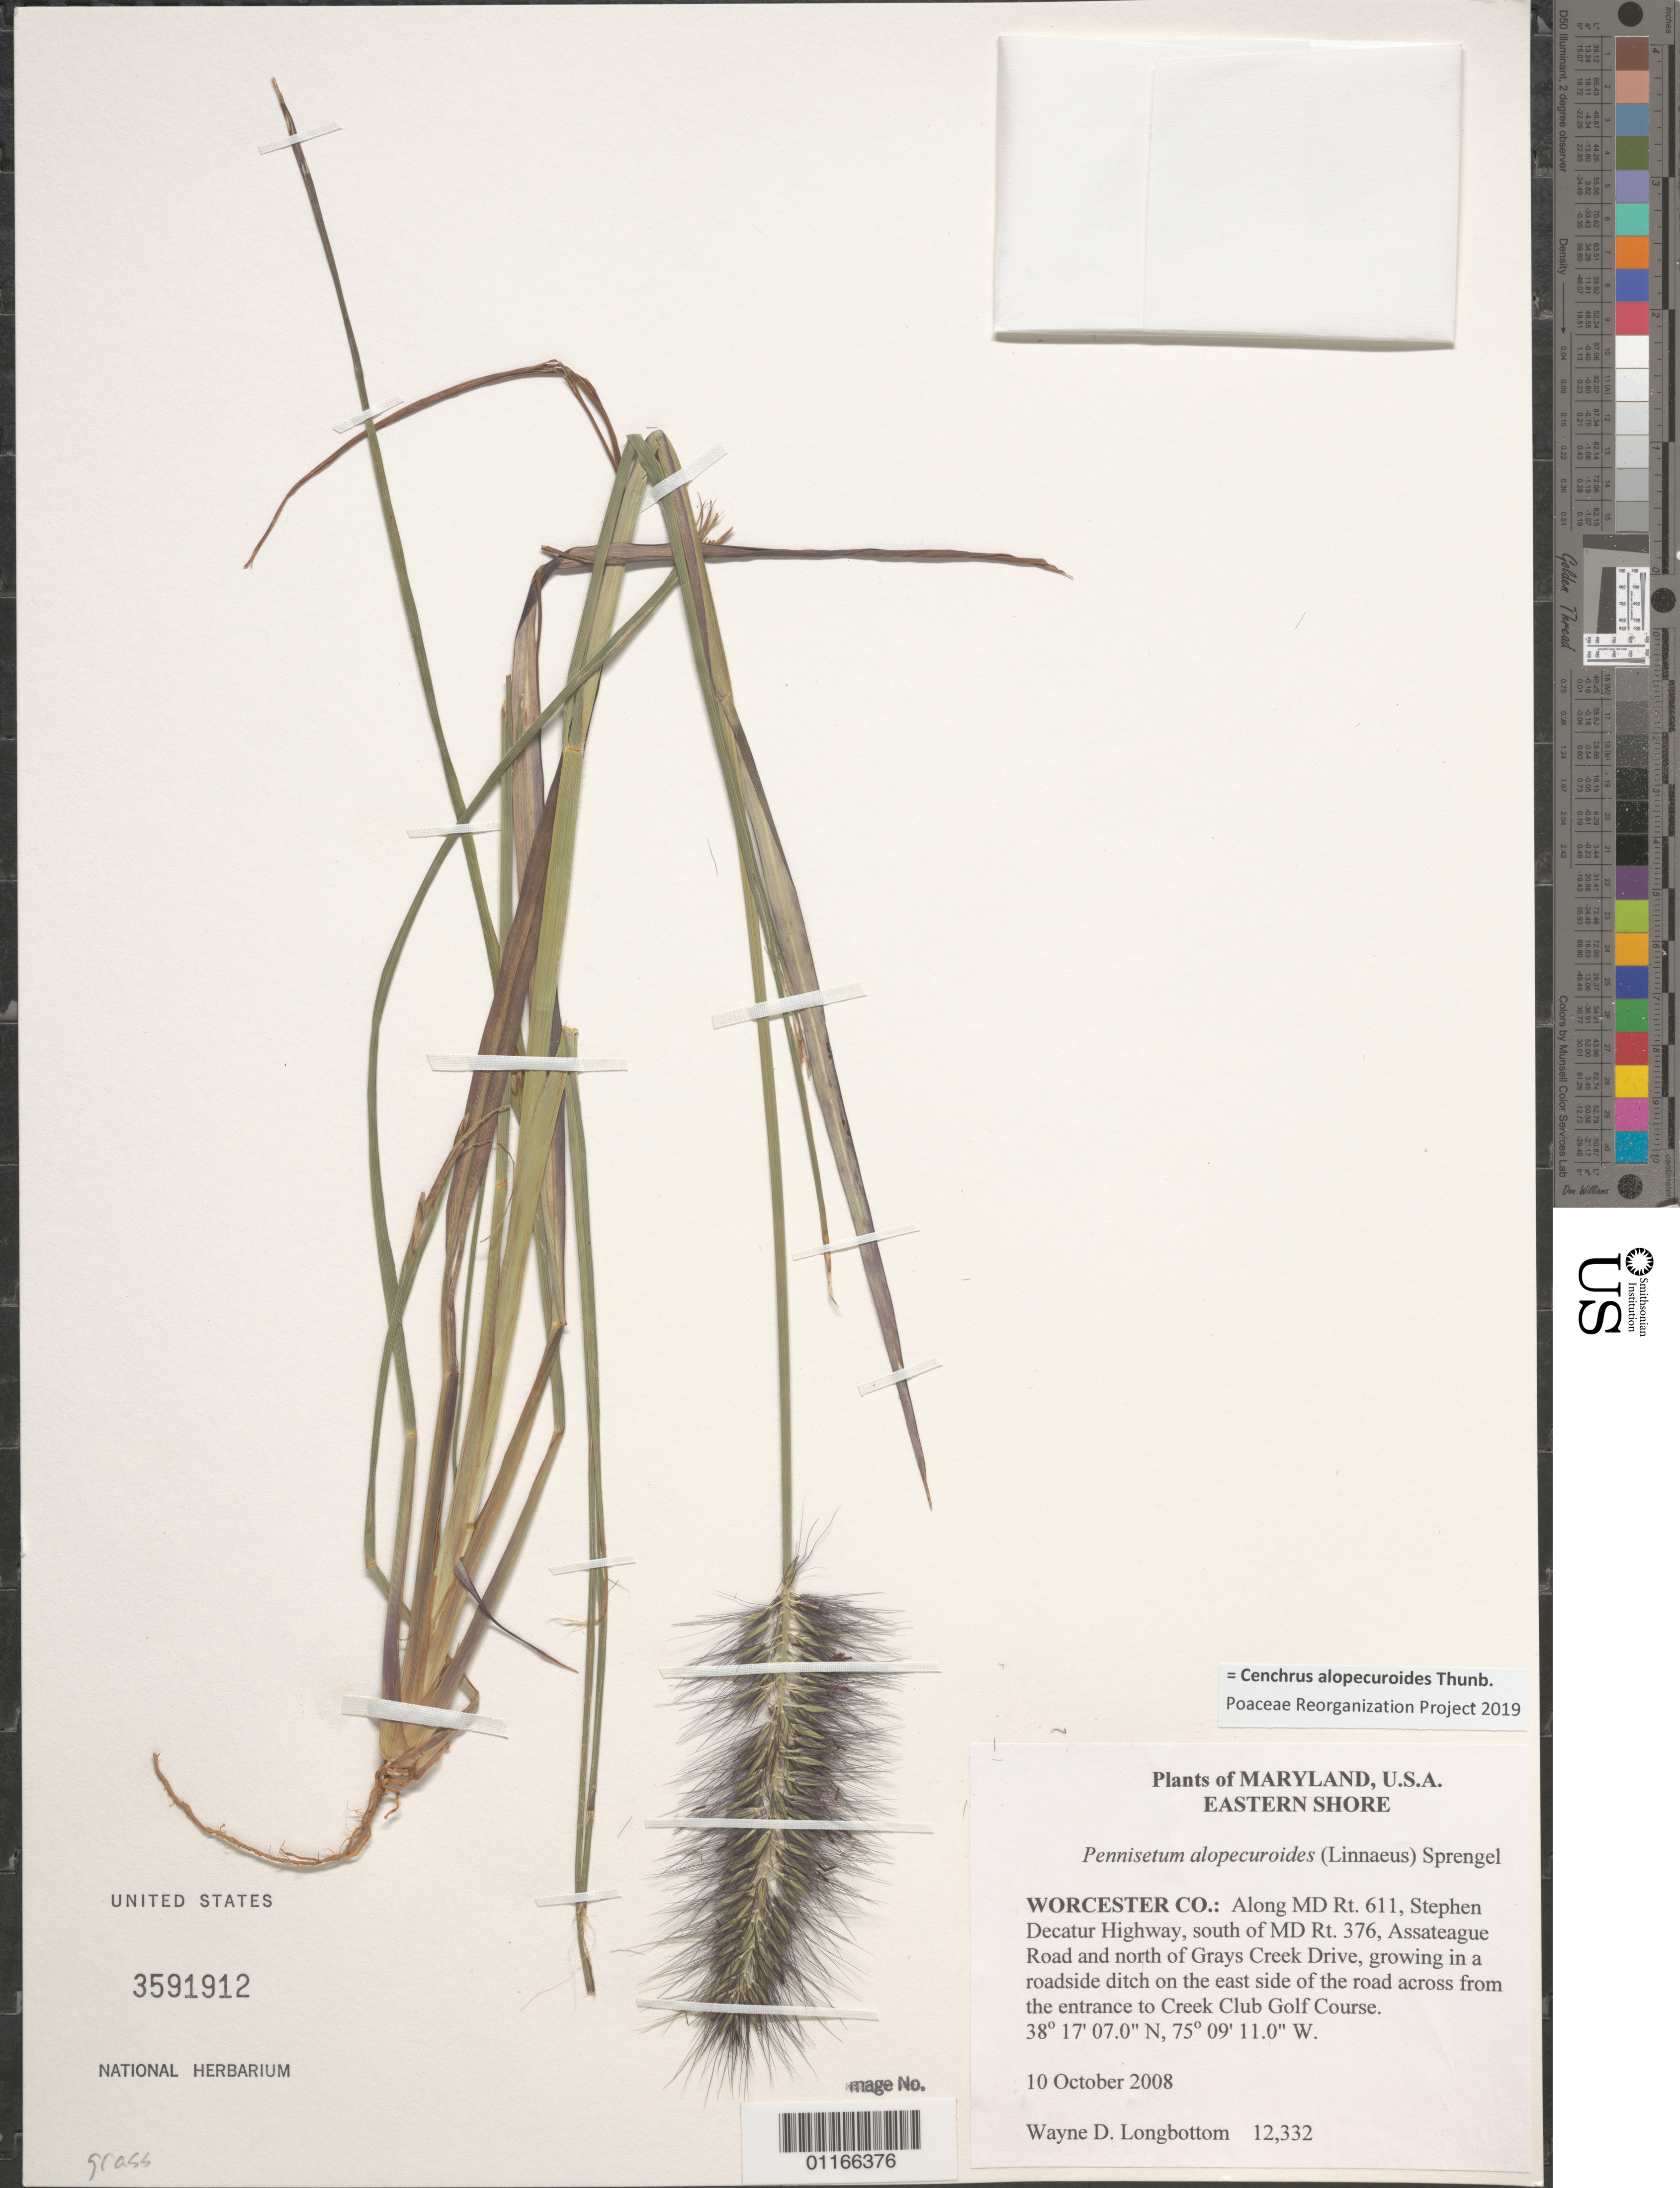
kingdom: Plantae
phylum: Tracheophyta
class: Liliopsida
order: Poales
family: Poaceae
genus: Pennisetum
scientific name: Pennisetum alopecuroides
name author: Ham.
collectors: W. D. Longbottom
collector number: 12332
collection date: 2008-10-10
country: United States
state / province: Maryland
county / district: Worcester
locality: Along MD Rt. 611, Stephen Decatur Highway, south of MD Rt. 376, Assateague Road and north of Grays Creek Drive. Across from the entrance to the Creek Club Golf Course.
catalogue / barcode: US 3591912